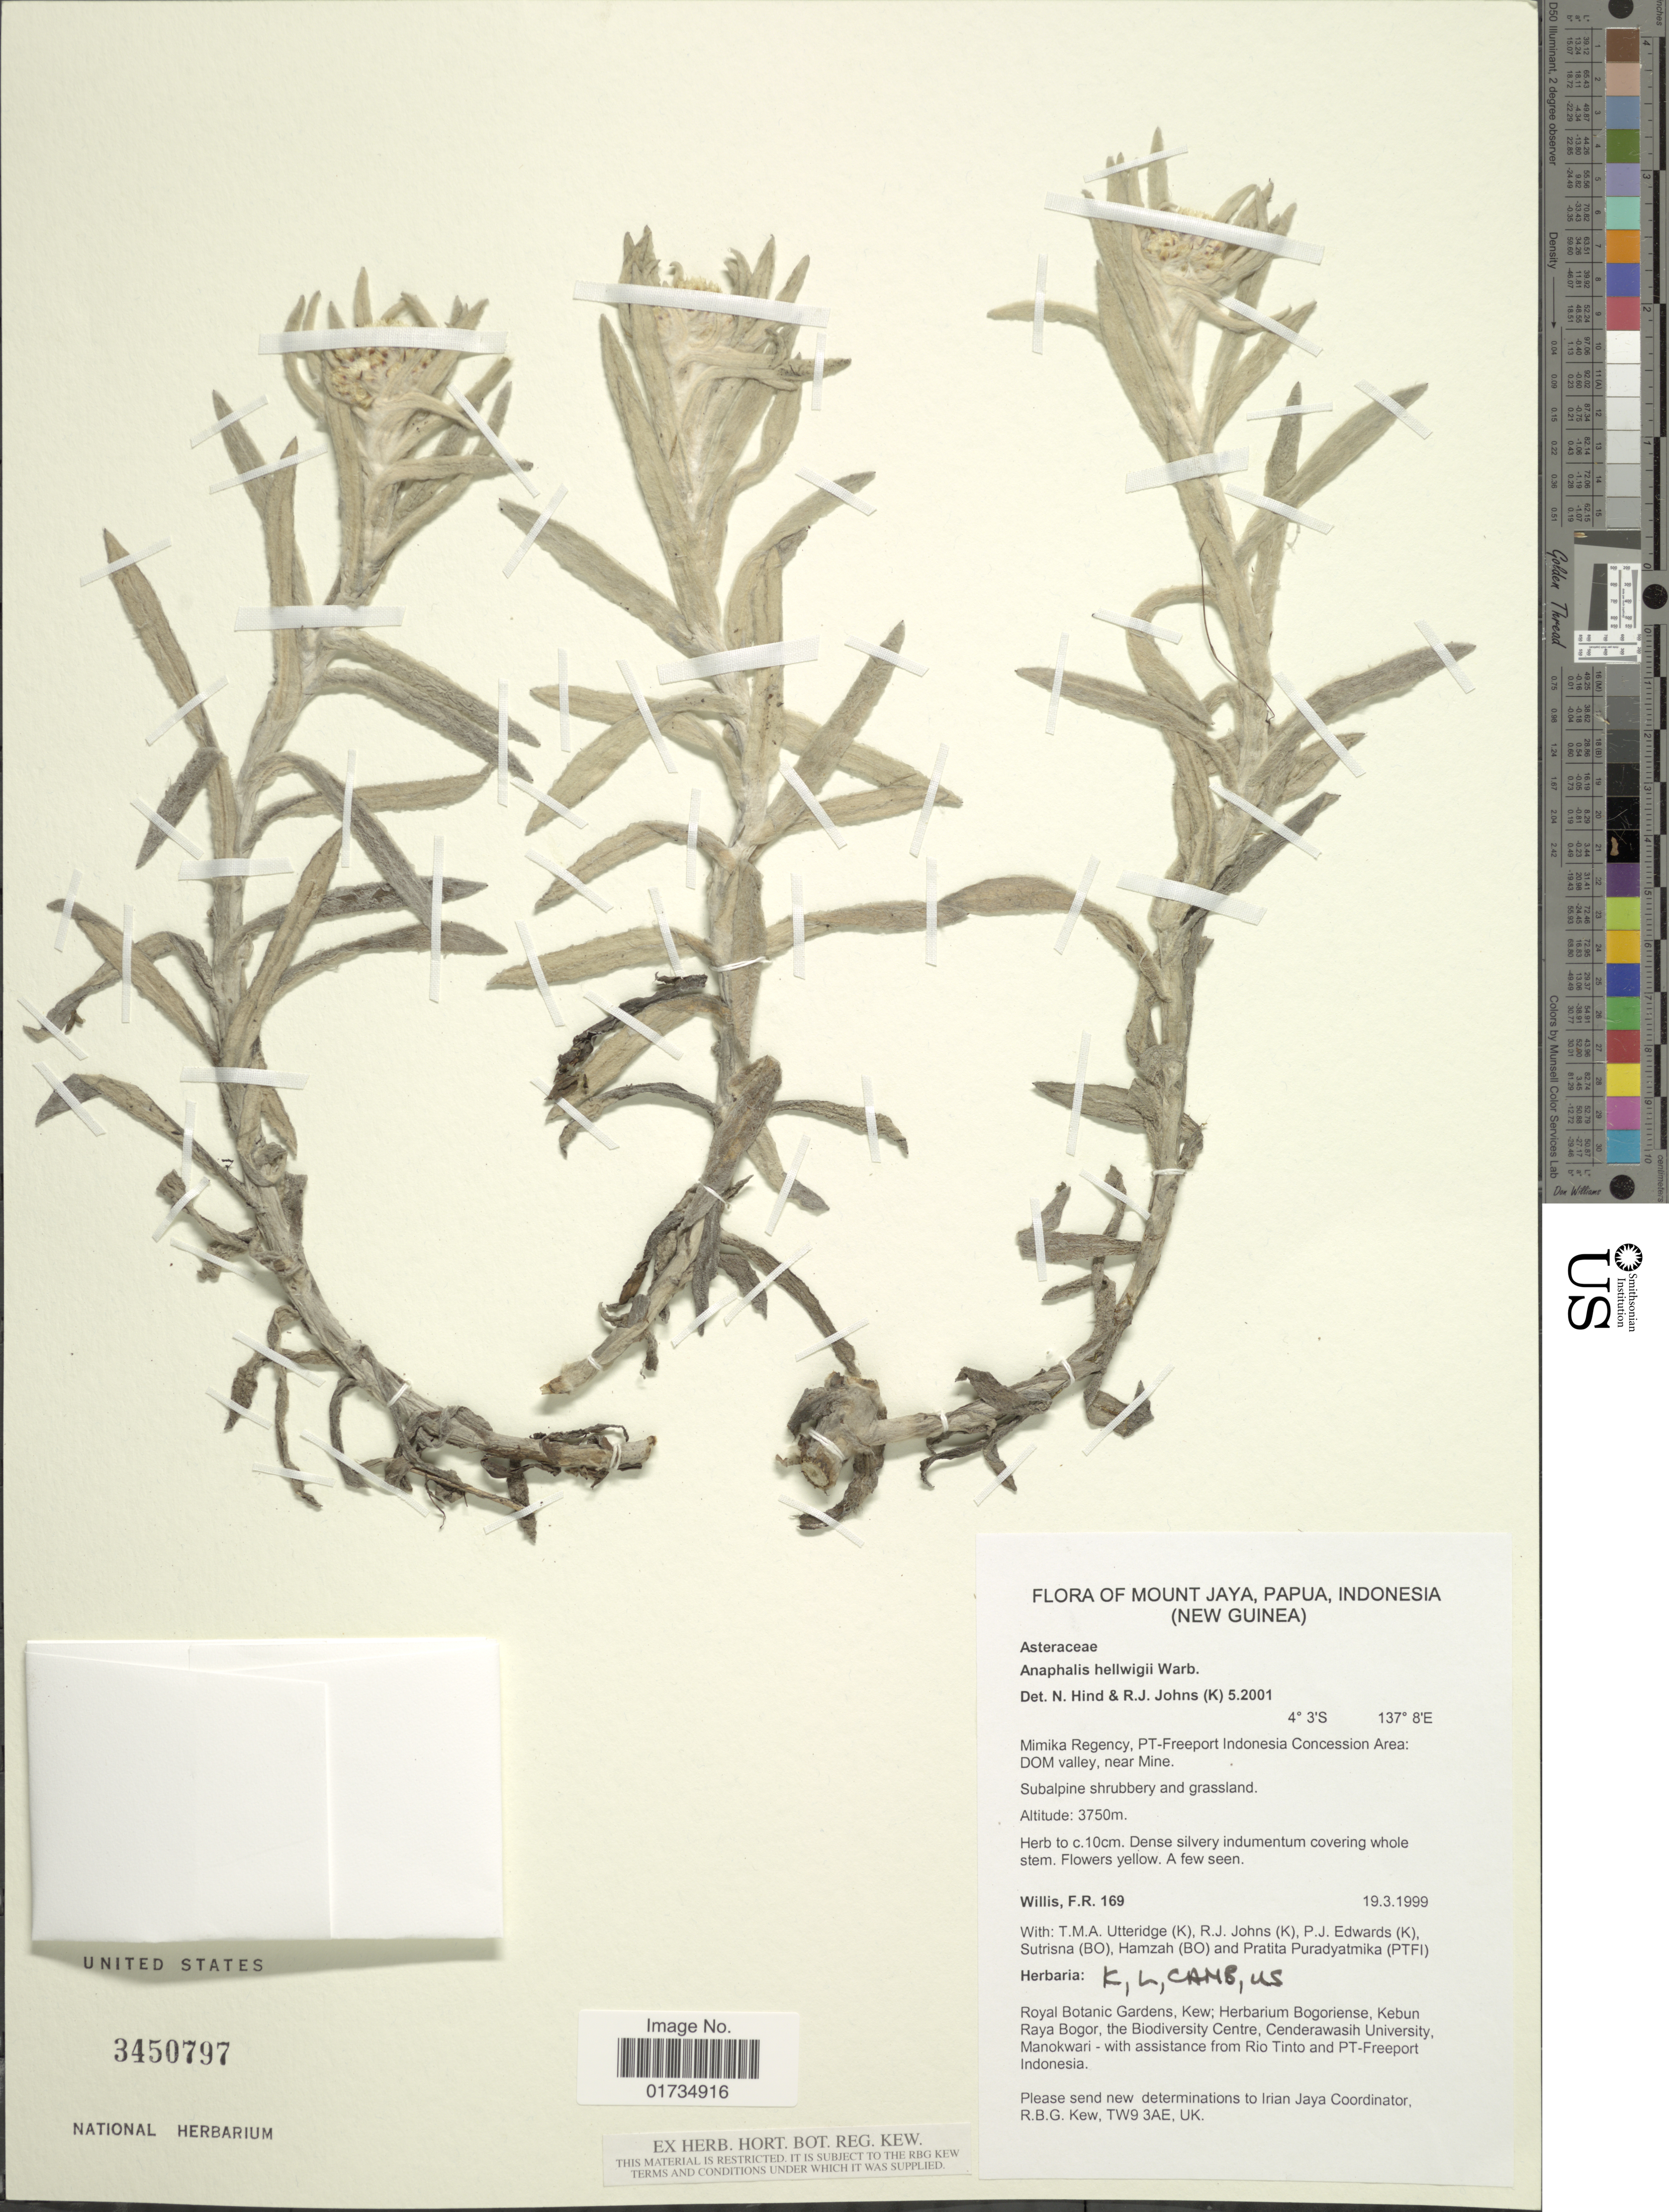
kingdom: Plantae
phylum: Tracheophyta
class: Magnoliopsida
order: Asterales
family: Asteraceae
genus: Anaphalis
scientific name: Anaphalis hellwigii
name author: Warb.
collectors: F. Willis, T. M. A. Utteridge, R. Johns & P. Edwards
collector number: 169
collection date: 1999-03-19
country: Indonesia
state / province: Papua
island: New Guinea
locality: Mount Jaya, Papua, Indonesia (New Guinea). Mimika Regency, PT- Freeport Indonesia Concession Area: DOM valley, near Mine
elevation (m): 3750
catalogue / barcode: US 3450797